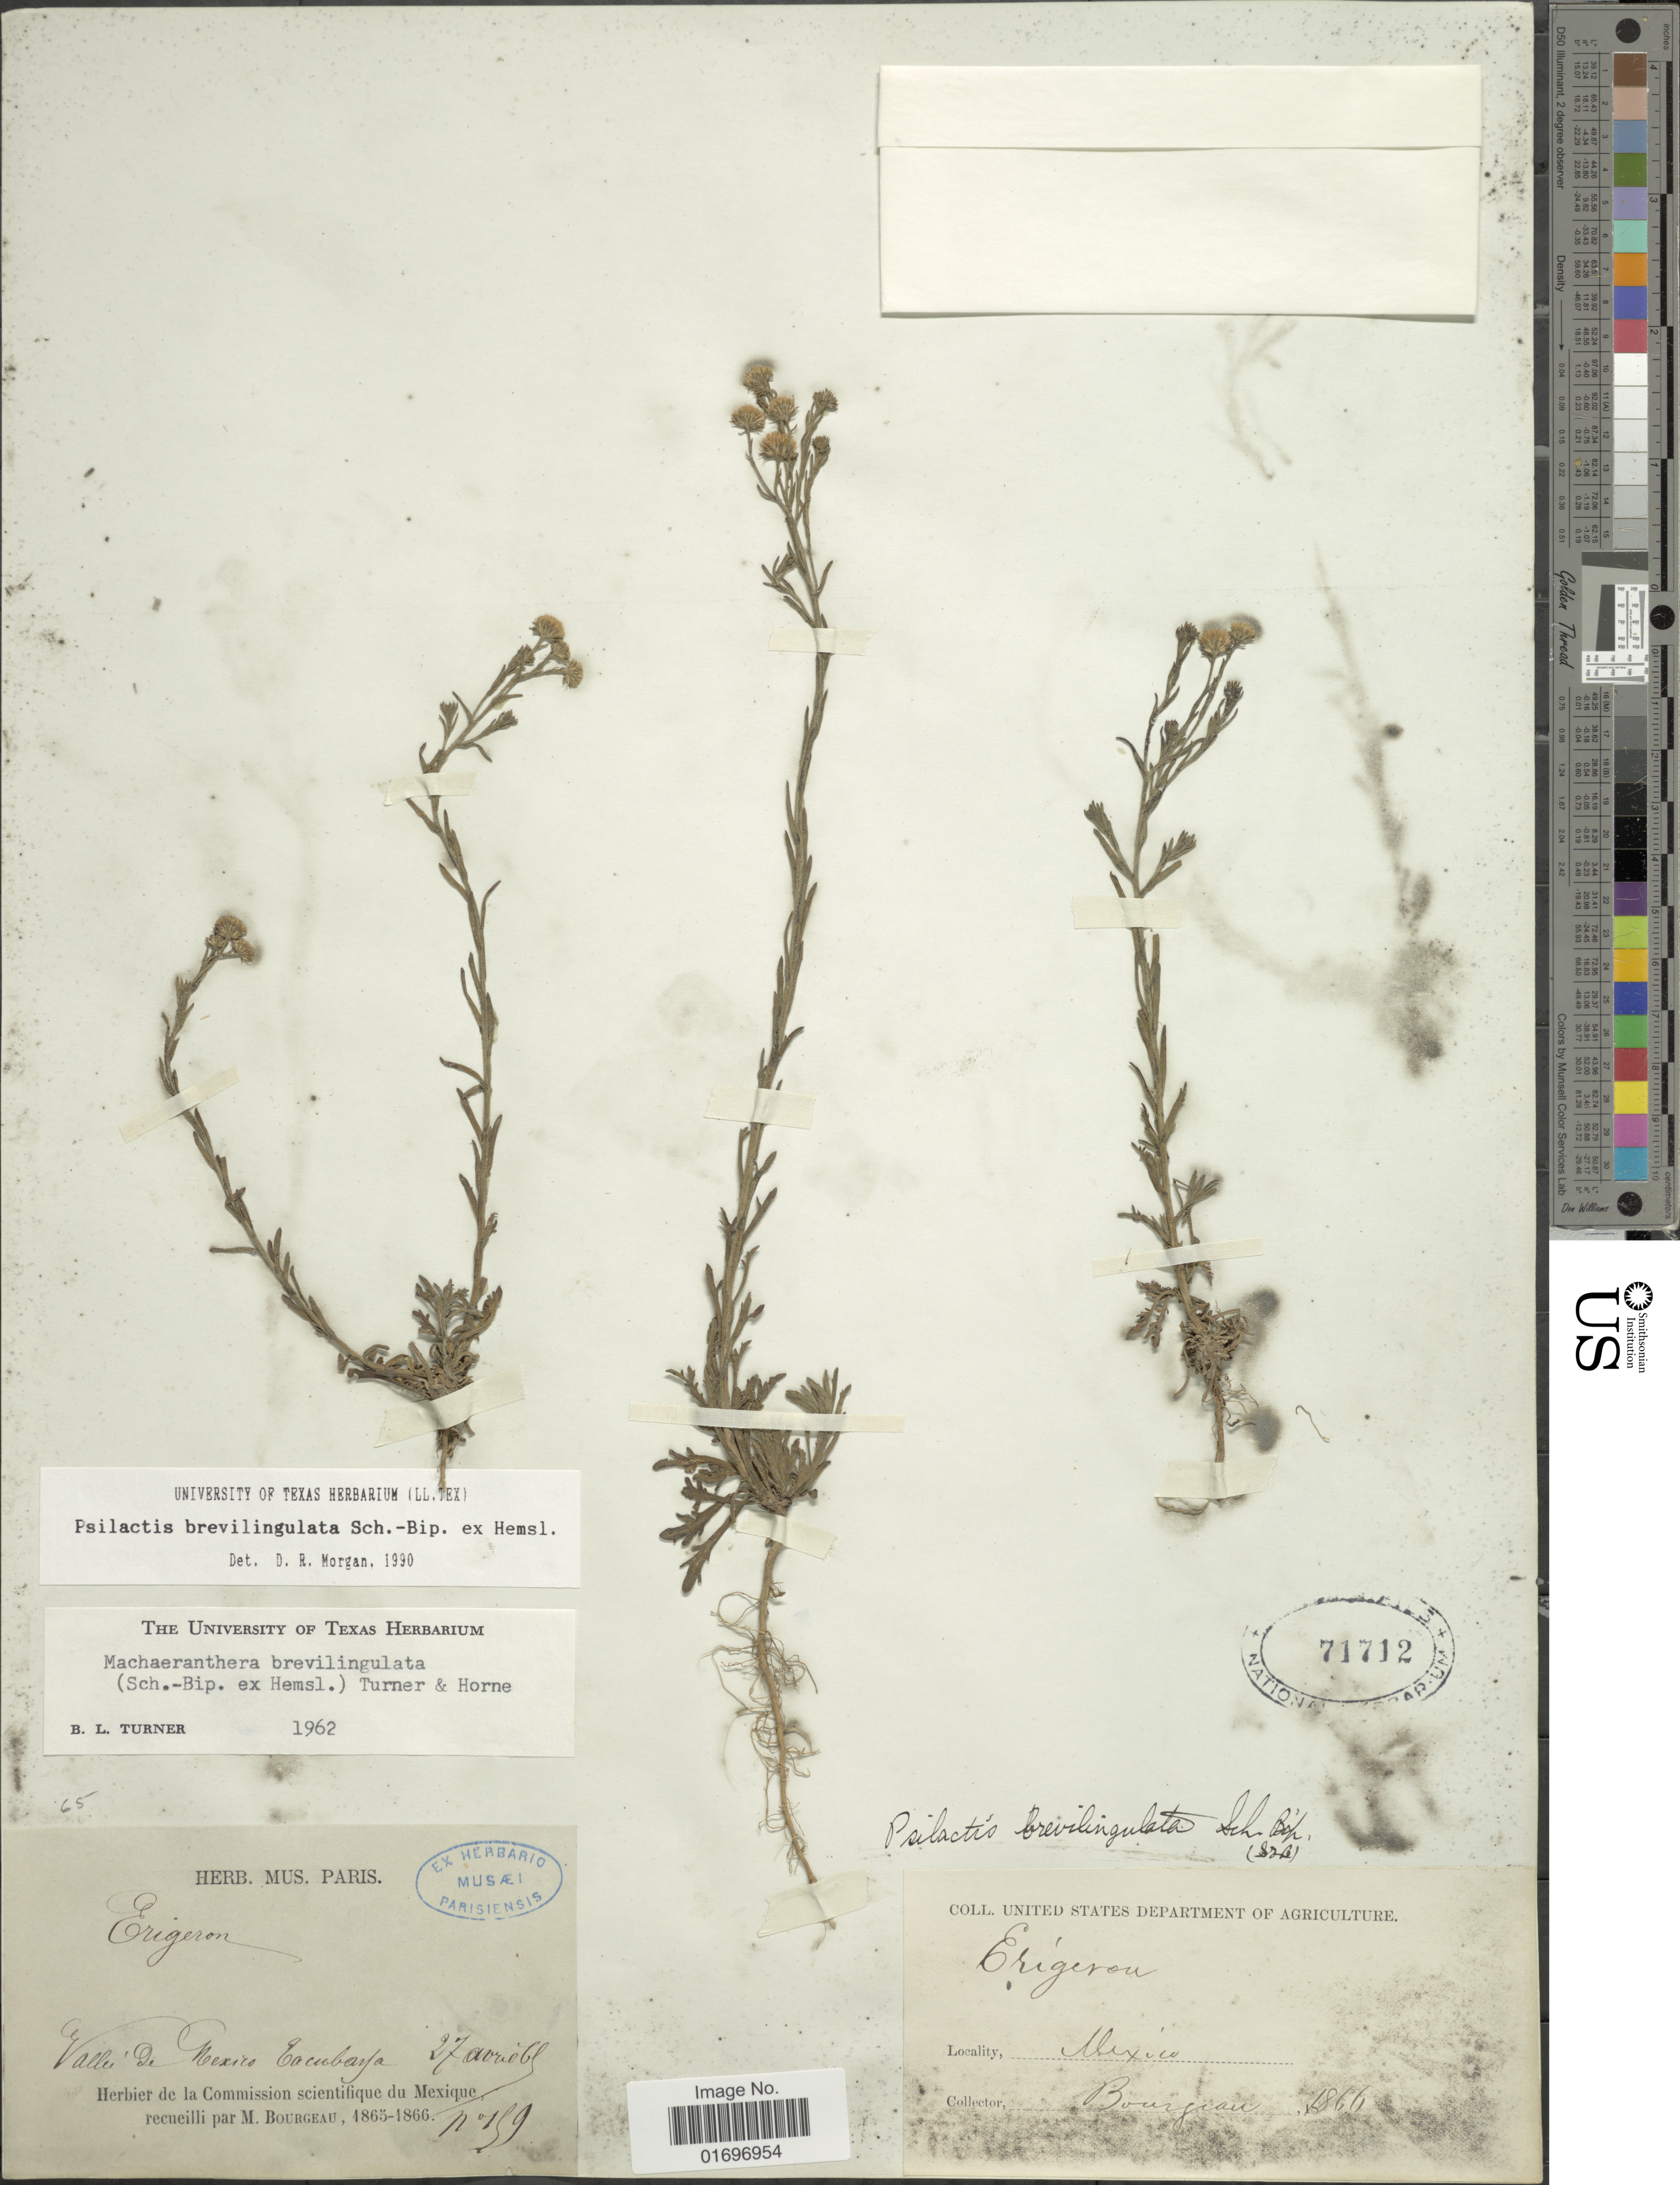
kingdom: Plantae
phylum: Tracheophyta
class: Magnoliopsida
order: Asterales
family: Asteraceae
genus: Psilactis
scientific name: Psilactis brevilingulata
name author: Sch. Bip. ex Hemsl.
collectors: M. Bourgeau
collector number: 159*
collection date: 1866-04-27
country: Mexico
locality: Vallée de Mexico Eacubaya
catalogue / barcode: US 71712